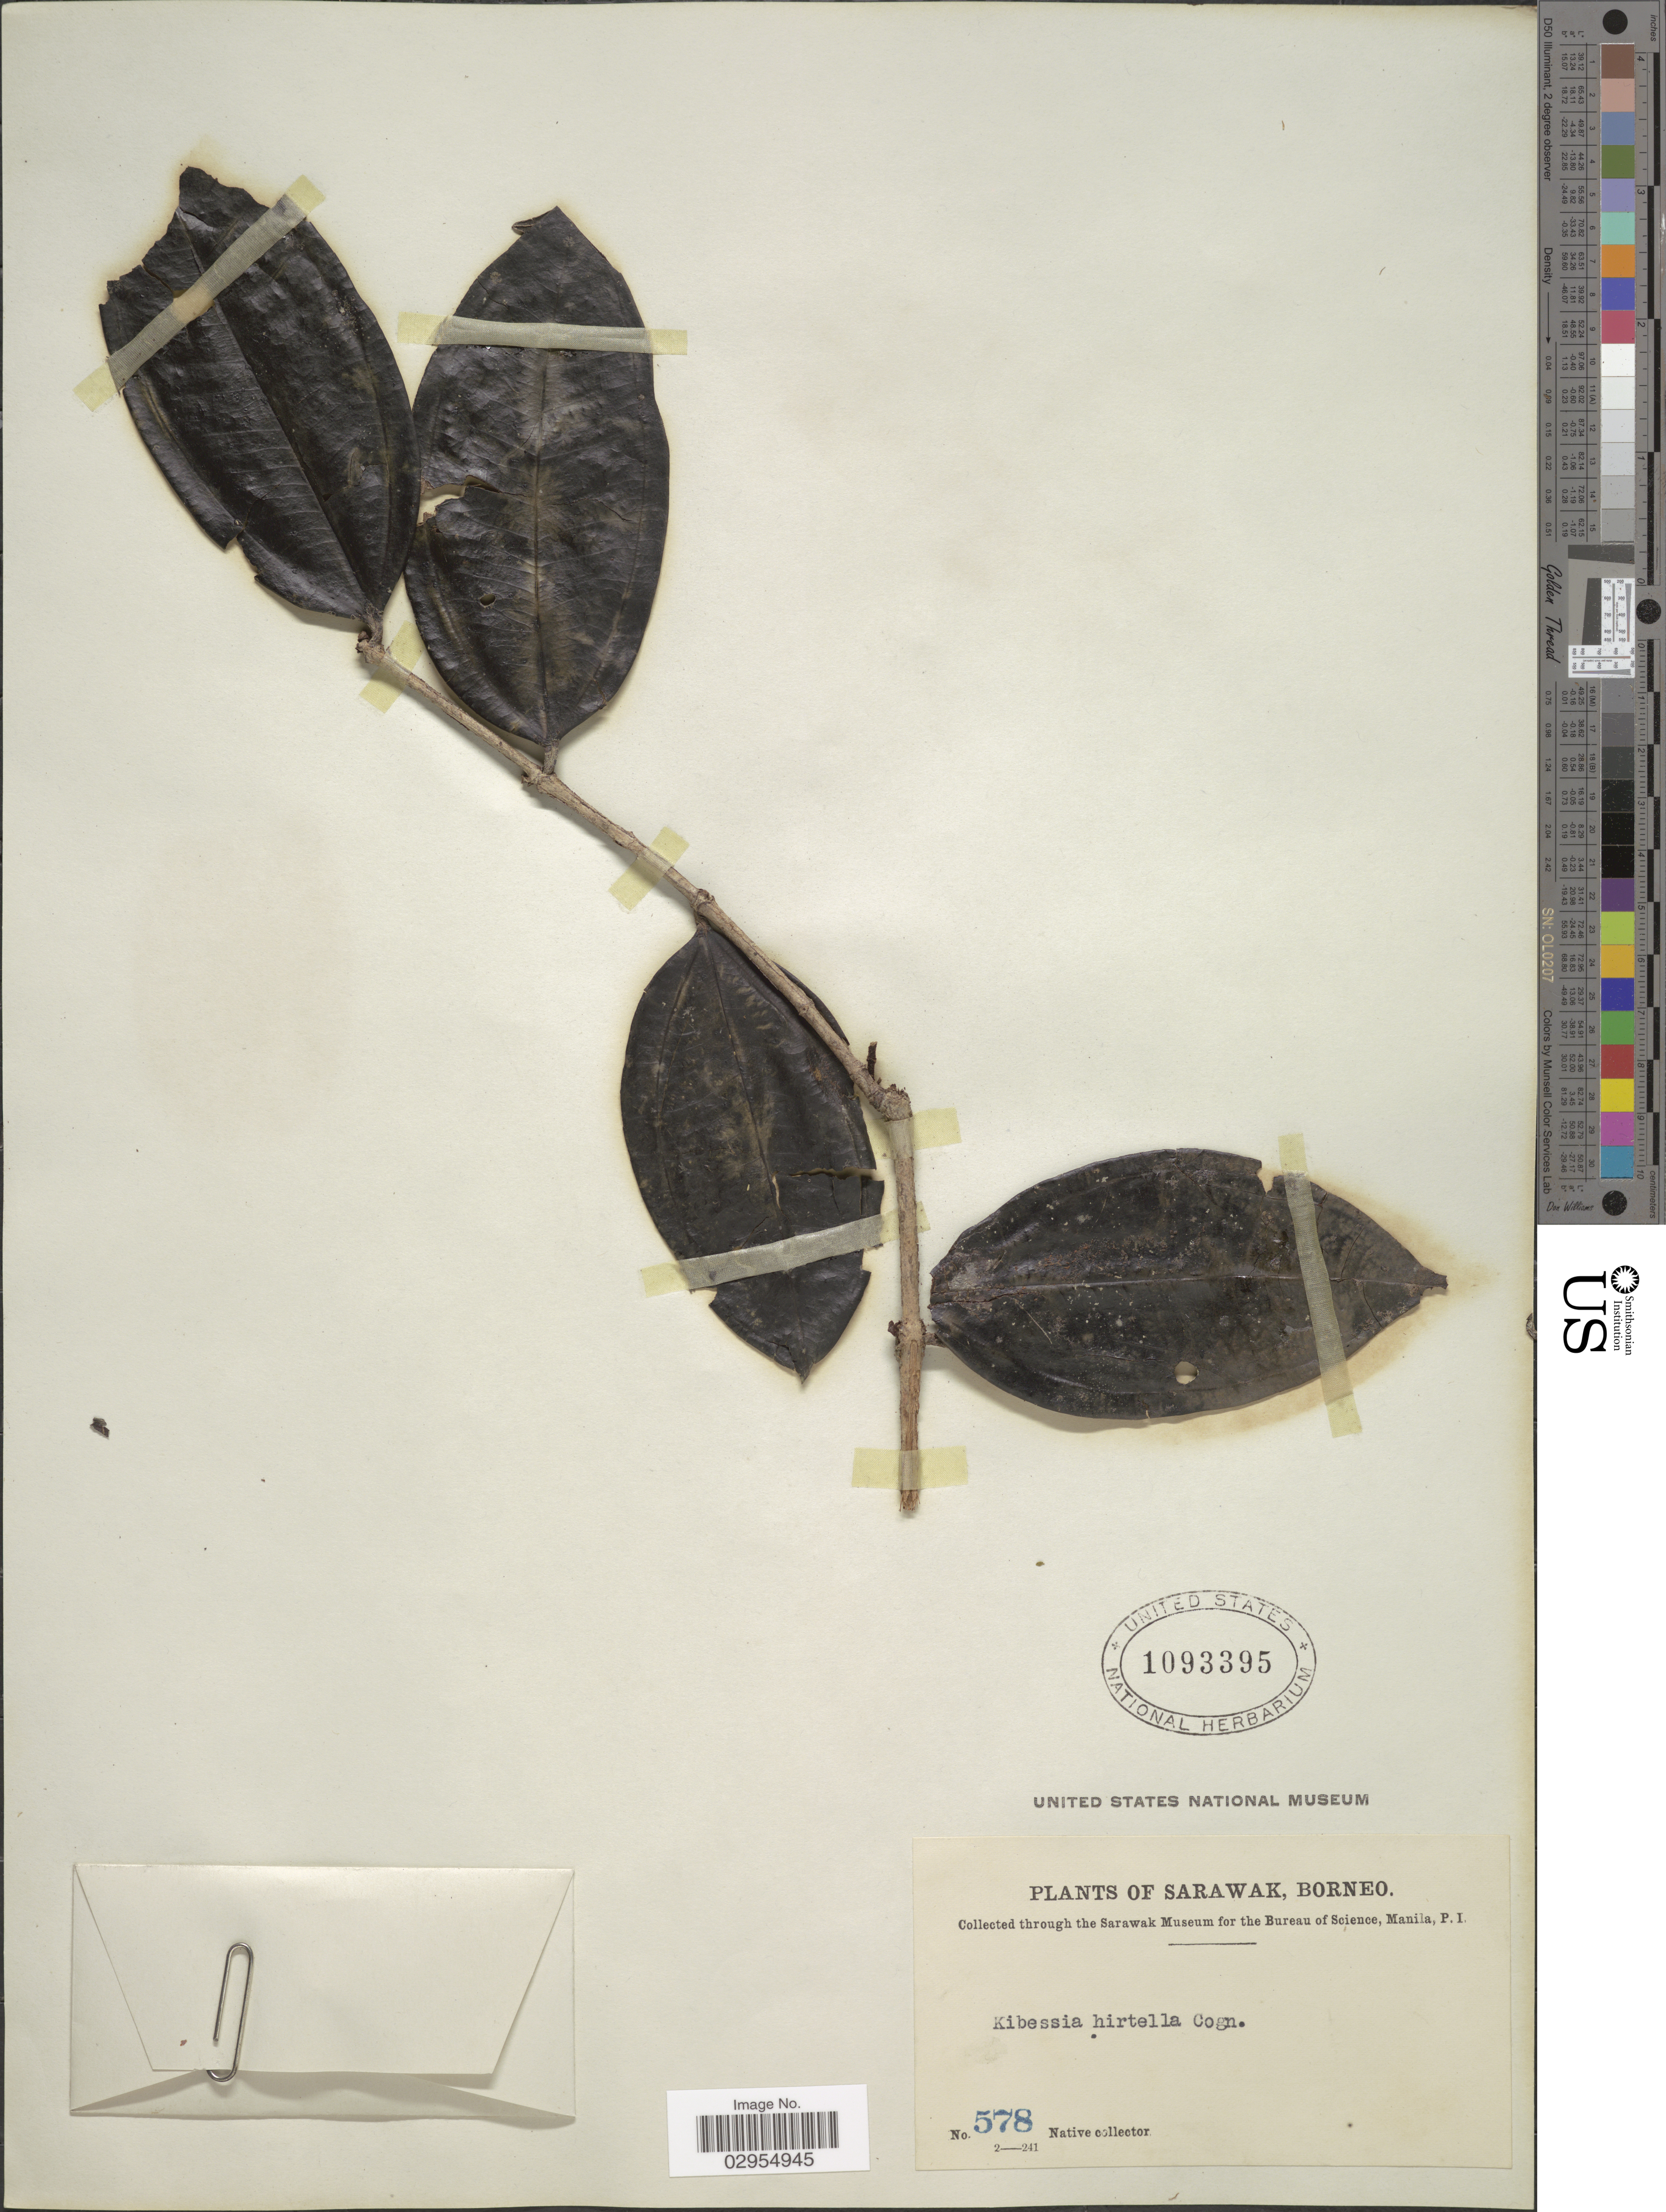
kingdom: Plantae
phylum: Tracheophyta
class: Magnoliopsida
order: Myrtales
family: Melastomataceae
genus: Pternandra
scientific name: Pternandra hirtella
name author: (Cogn.) M.P. Nayar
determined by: Maxwell, J. F.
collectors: Native collector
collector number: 578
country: Malaysia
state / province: Sarawak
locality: Borneo.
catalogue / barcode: US 1093395